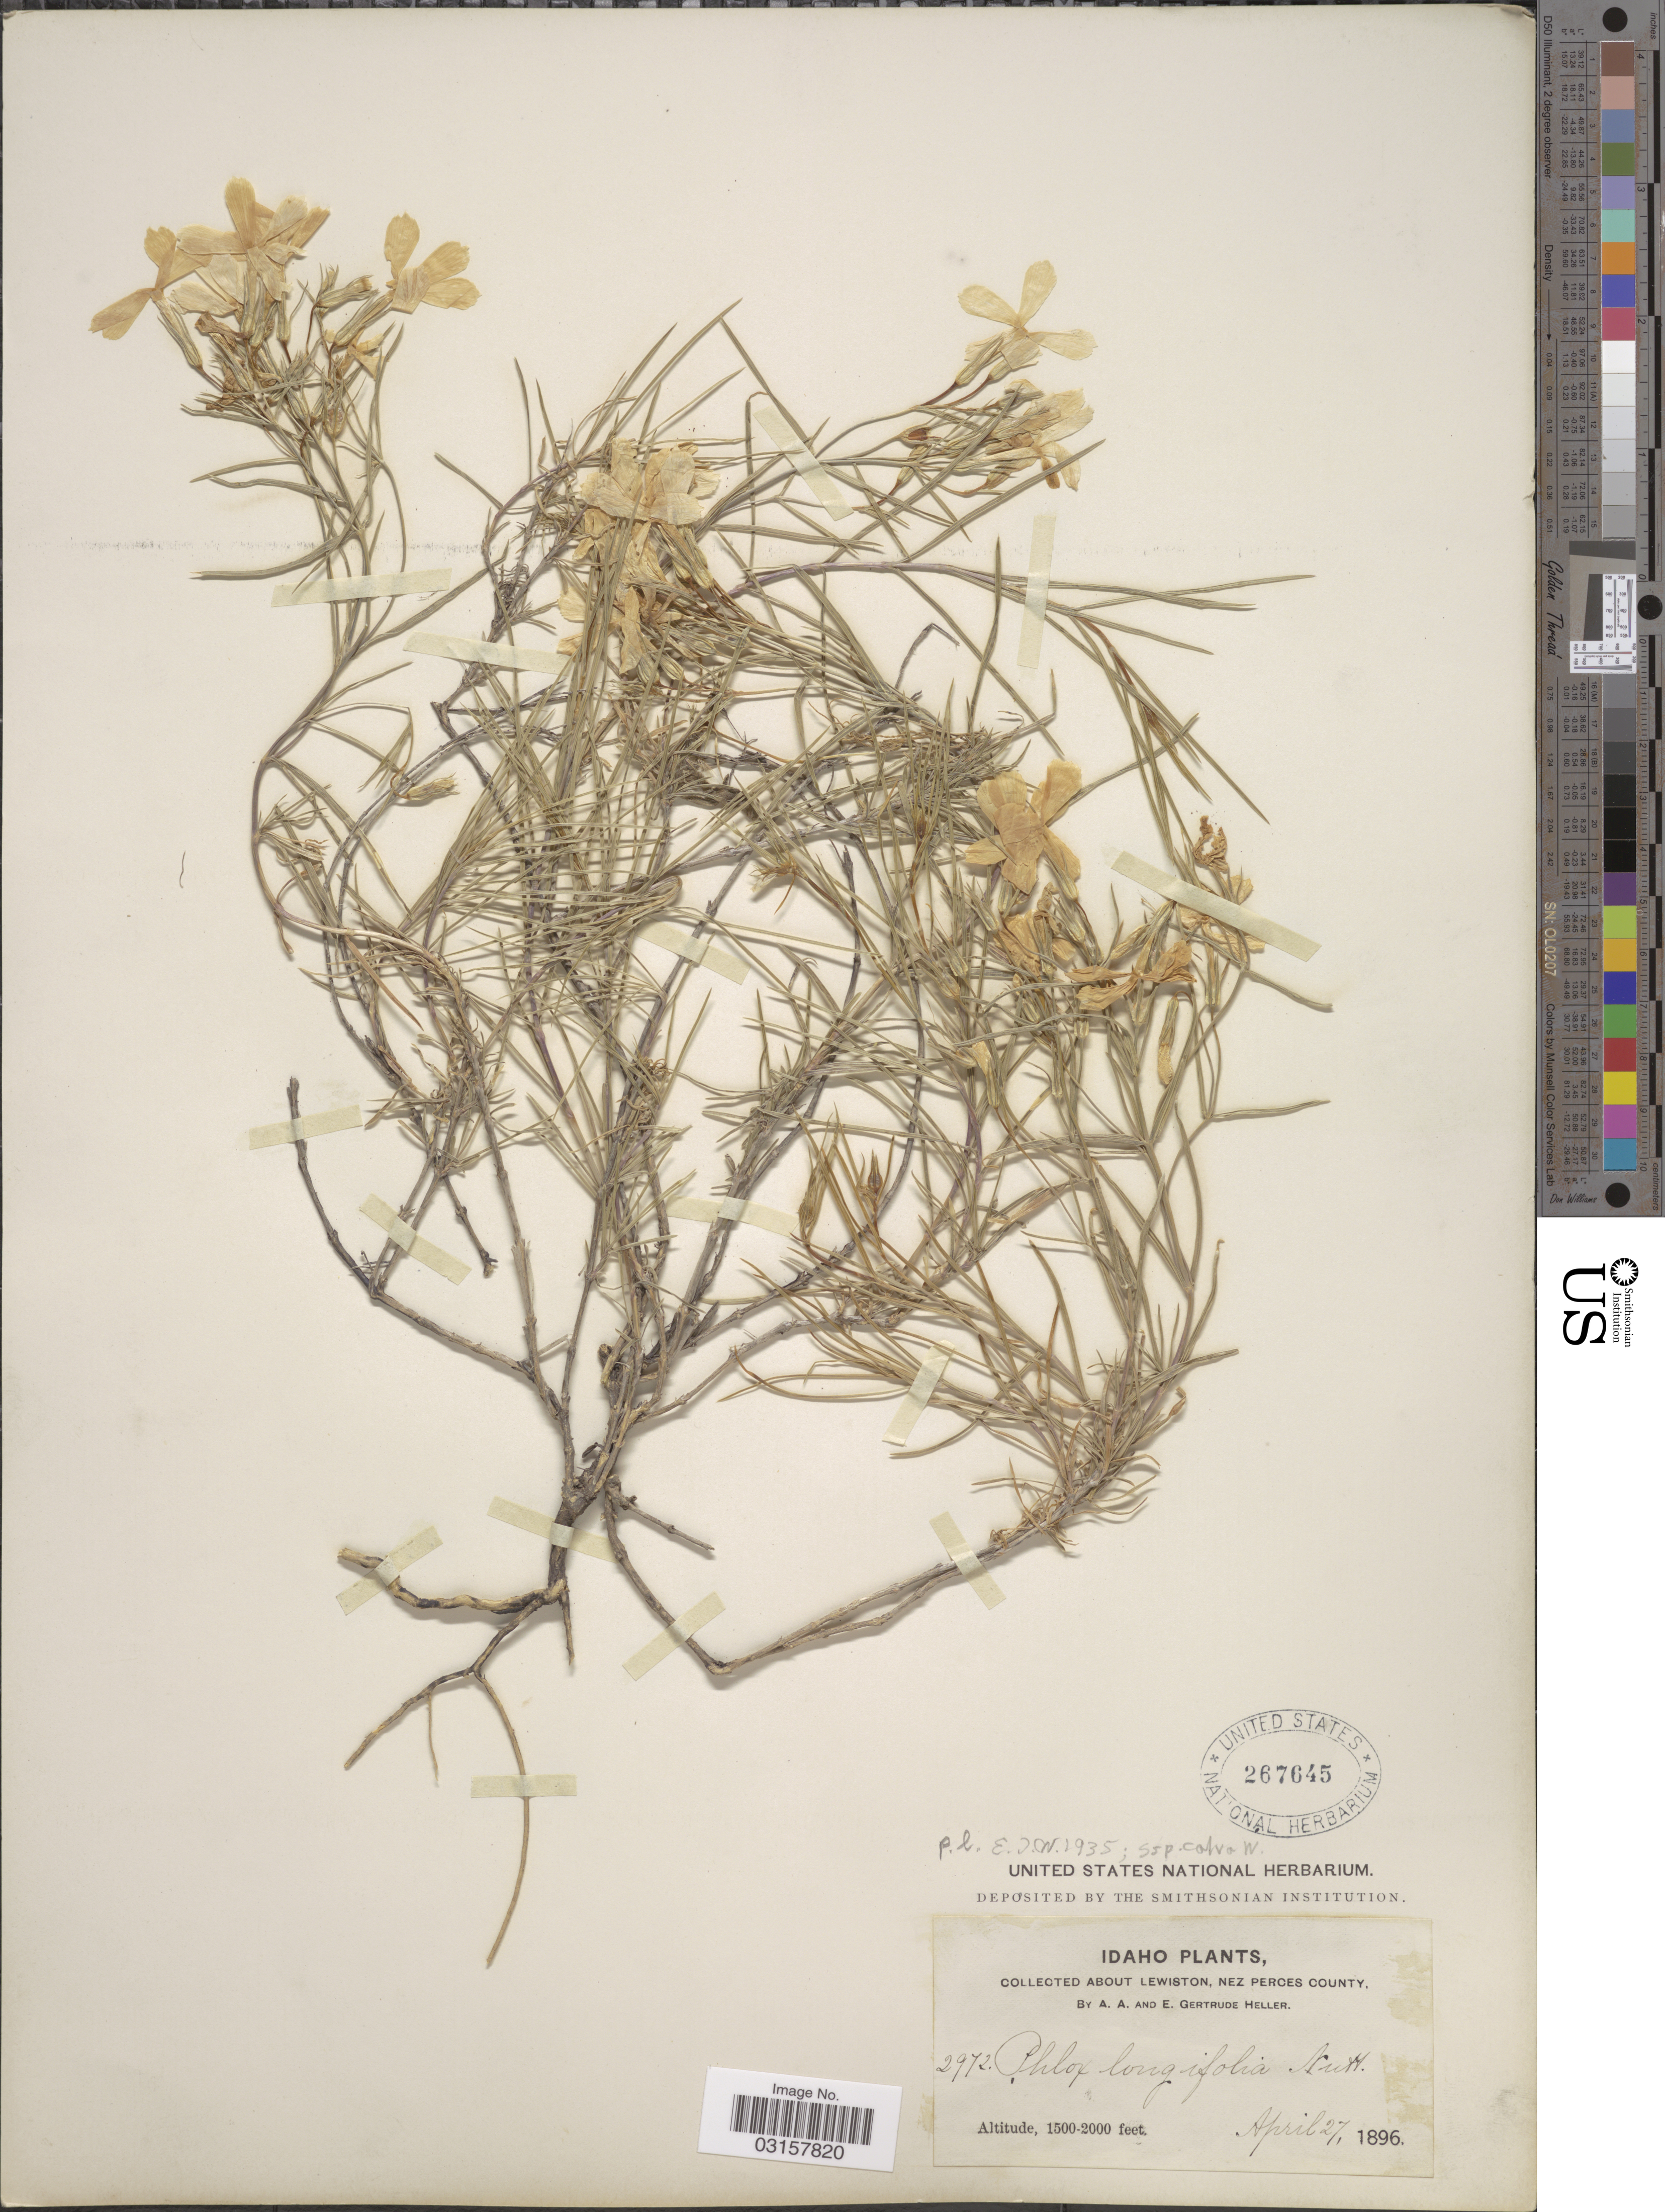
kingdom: Plantae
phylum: Tracheophyta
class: Magnoliopsida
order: Ericales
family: Polemoniaceae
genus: Phlox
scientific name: Phlox longifolia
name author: Nutt.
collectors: A. A. Heller & E. G. Heller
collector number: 2972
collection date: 1896-04-27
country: United States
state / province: Idaho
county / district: Nez Perce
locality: About Lewiston.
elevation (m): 457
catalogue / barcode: US 267645